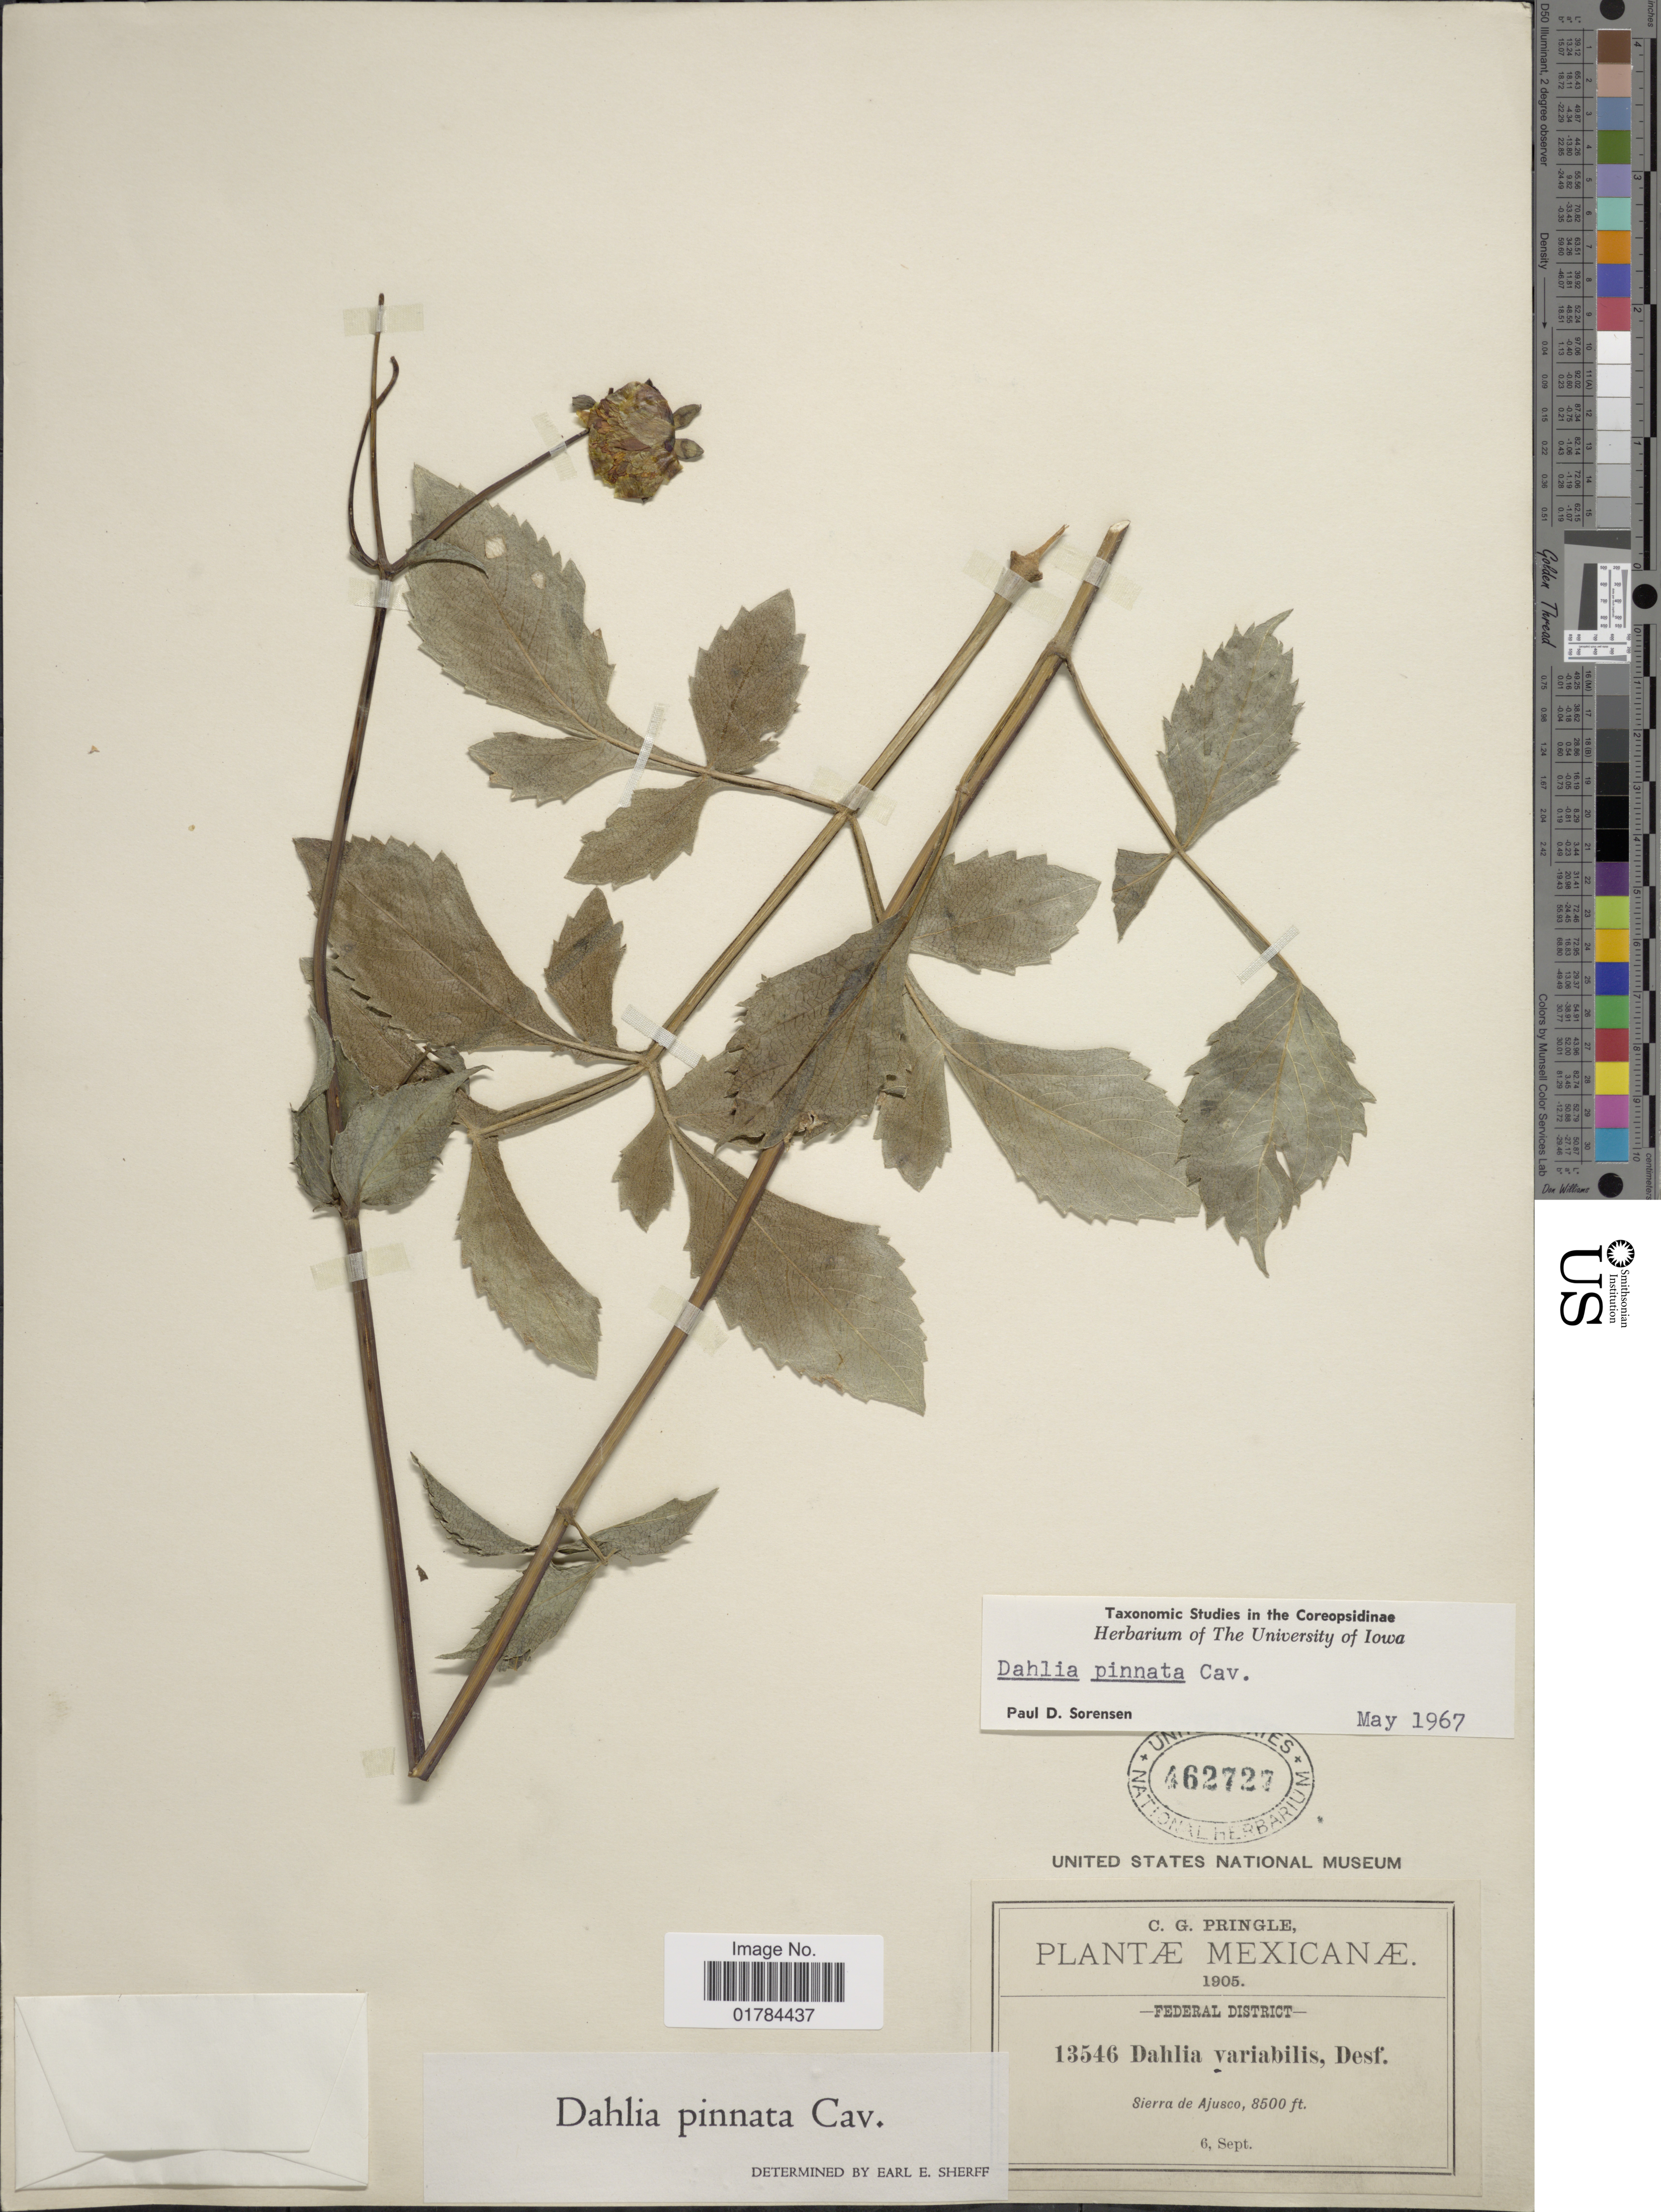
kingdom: Plantae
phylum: Tracheophyta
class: Magnoliopsida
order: Asterales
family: Asteraceae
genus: Dahlia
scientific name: Dahlia pinnata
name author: Cav.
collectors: C. G. Pringle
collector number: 13546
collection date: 1905-09-06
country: Mexico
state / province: Distrito Federal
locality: Sierra de Ajusco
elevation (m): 2591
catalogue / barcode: US 462727